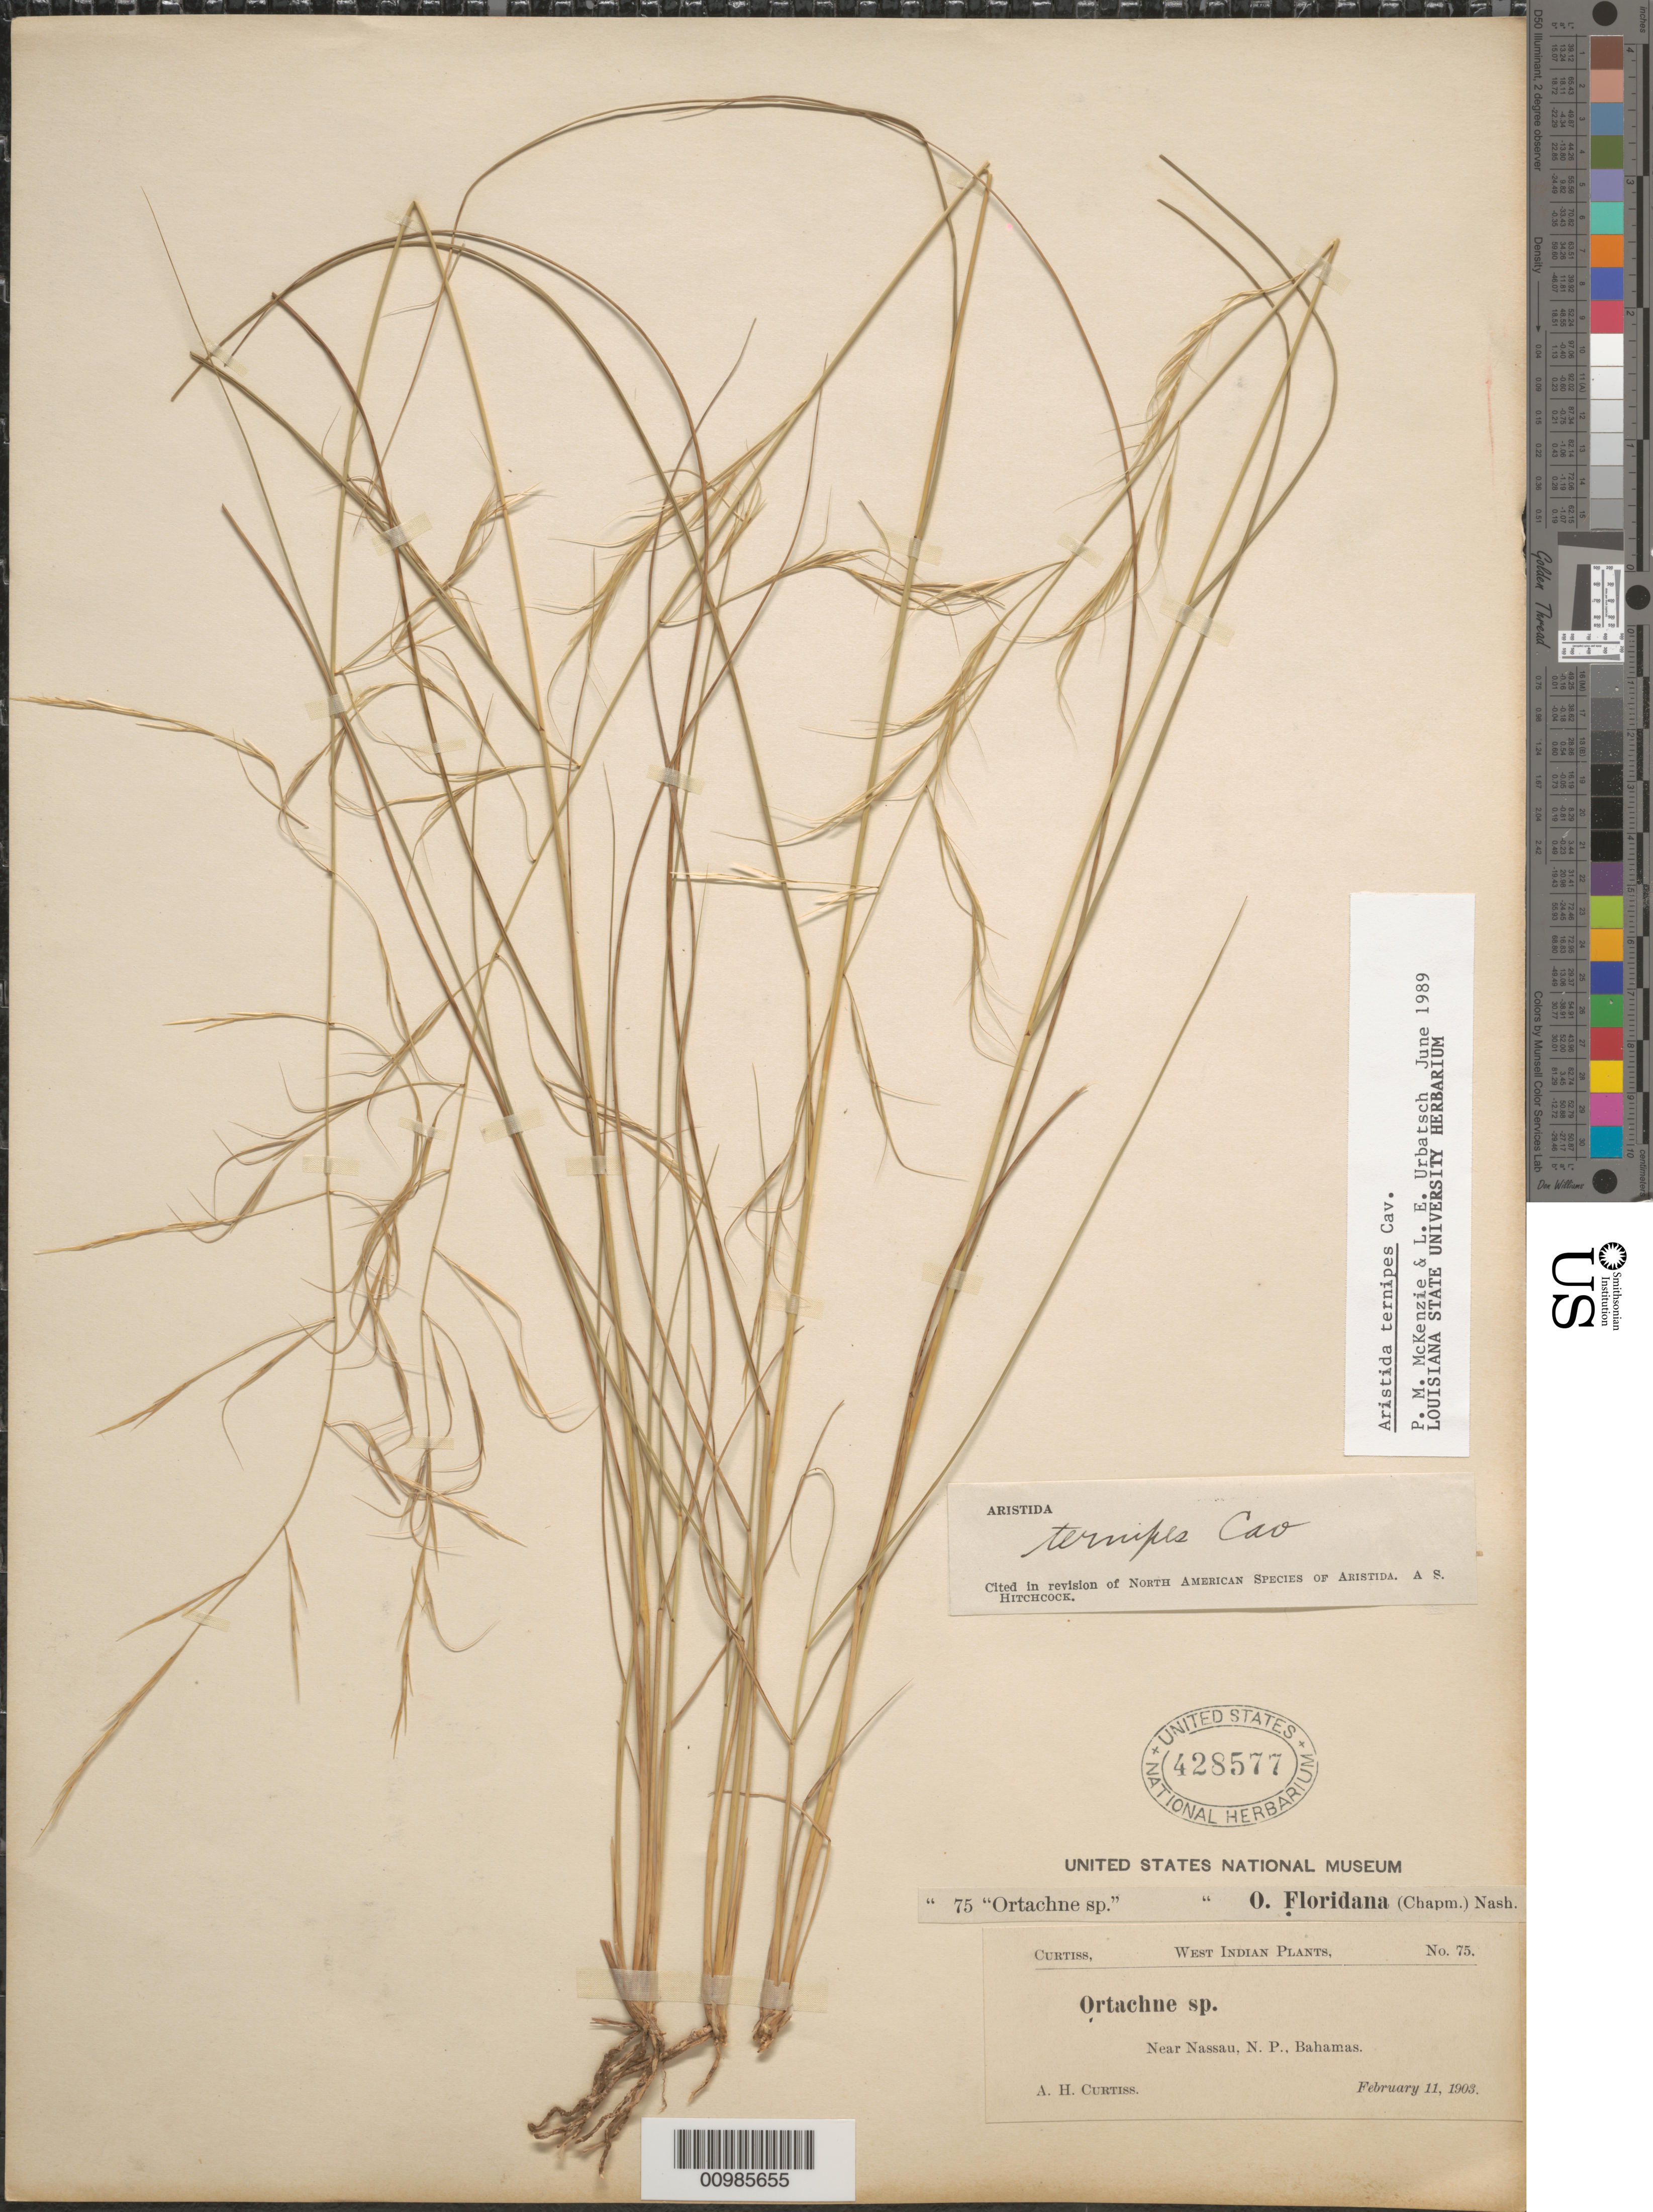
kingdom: Plantae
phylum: Tracheophyta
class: Liliopsida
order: Poales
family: Poaceae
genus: Aristida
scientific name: Aristida ternipes var. ternipes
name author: Cav.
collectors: A. H. Curtiss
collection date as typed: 11 Feb 1903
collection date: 1903-02-11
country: Bahamas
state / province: New Providence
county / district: Nassau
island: New Providence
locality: Near Nassau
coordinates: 0 N, 0 E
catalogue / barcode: US 428577